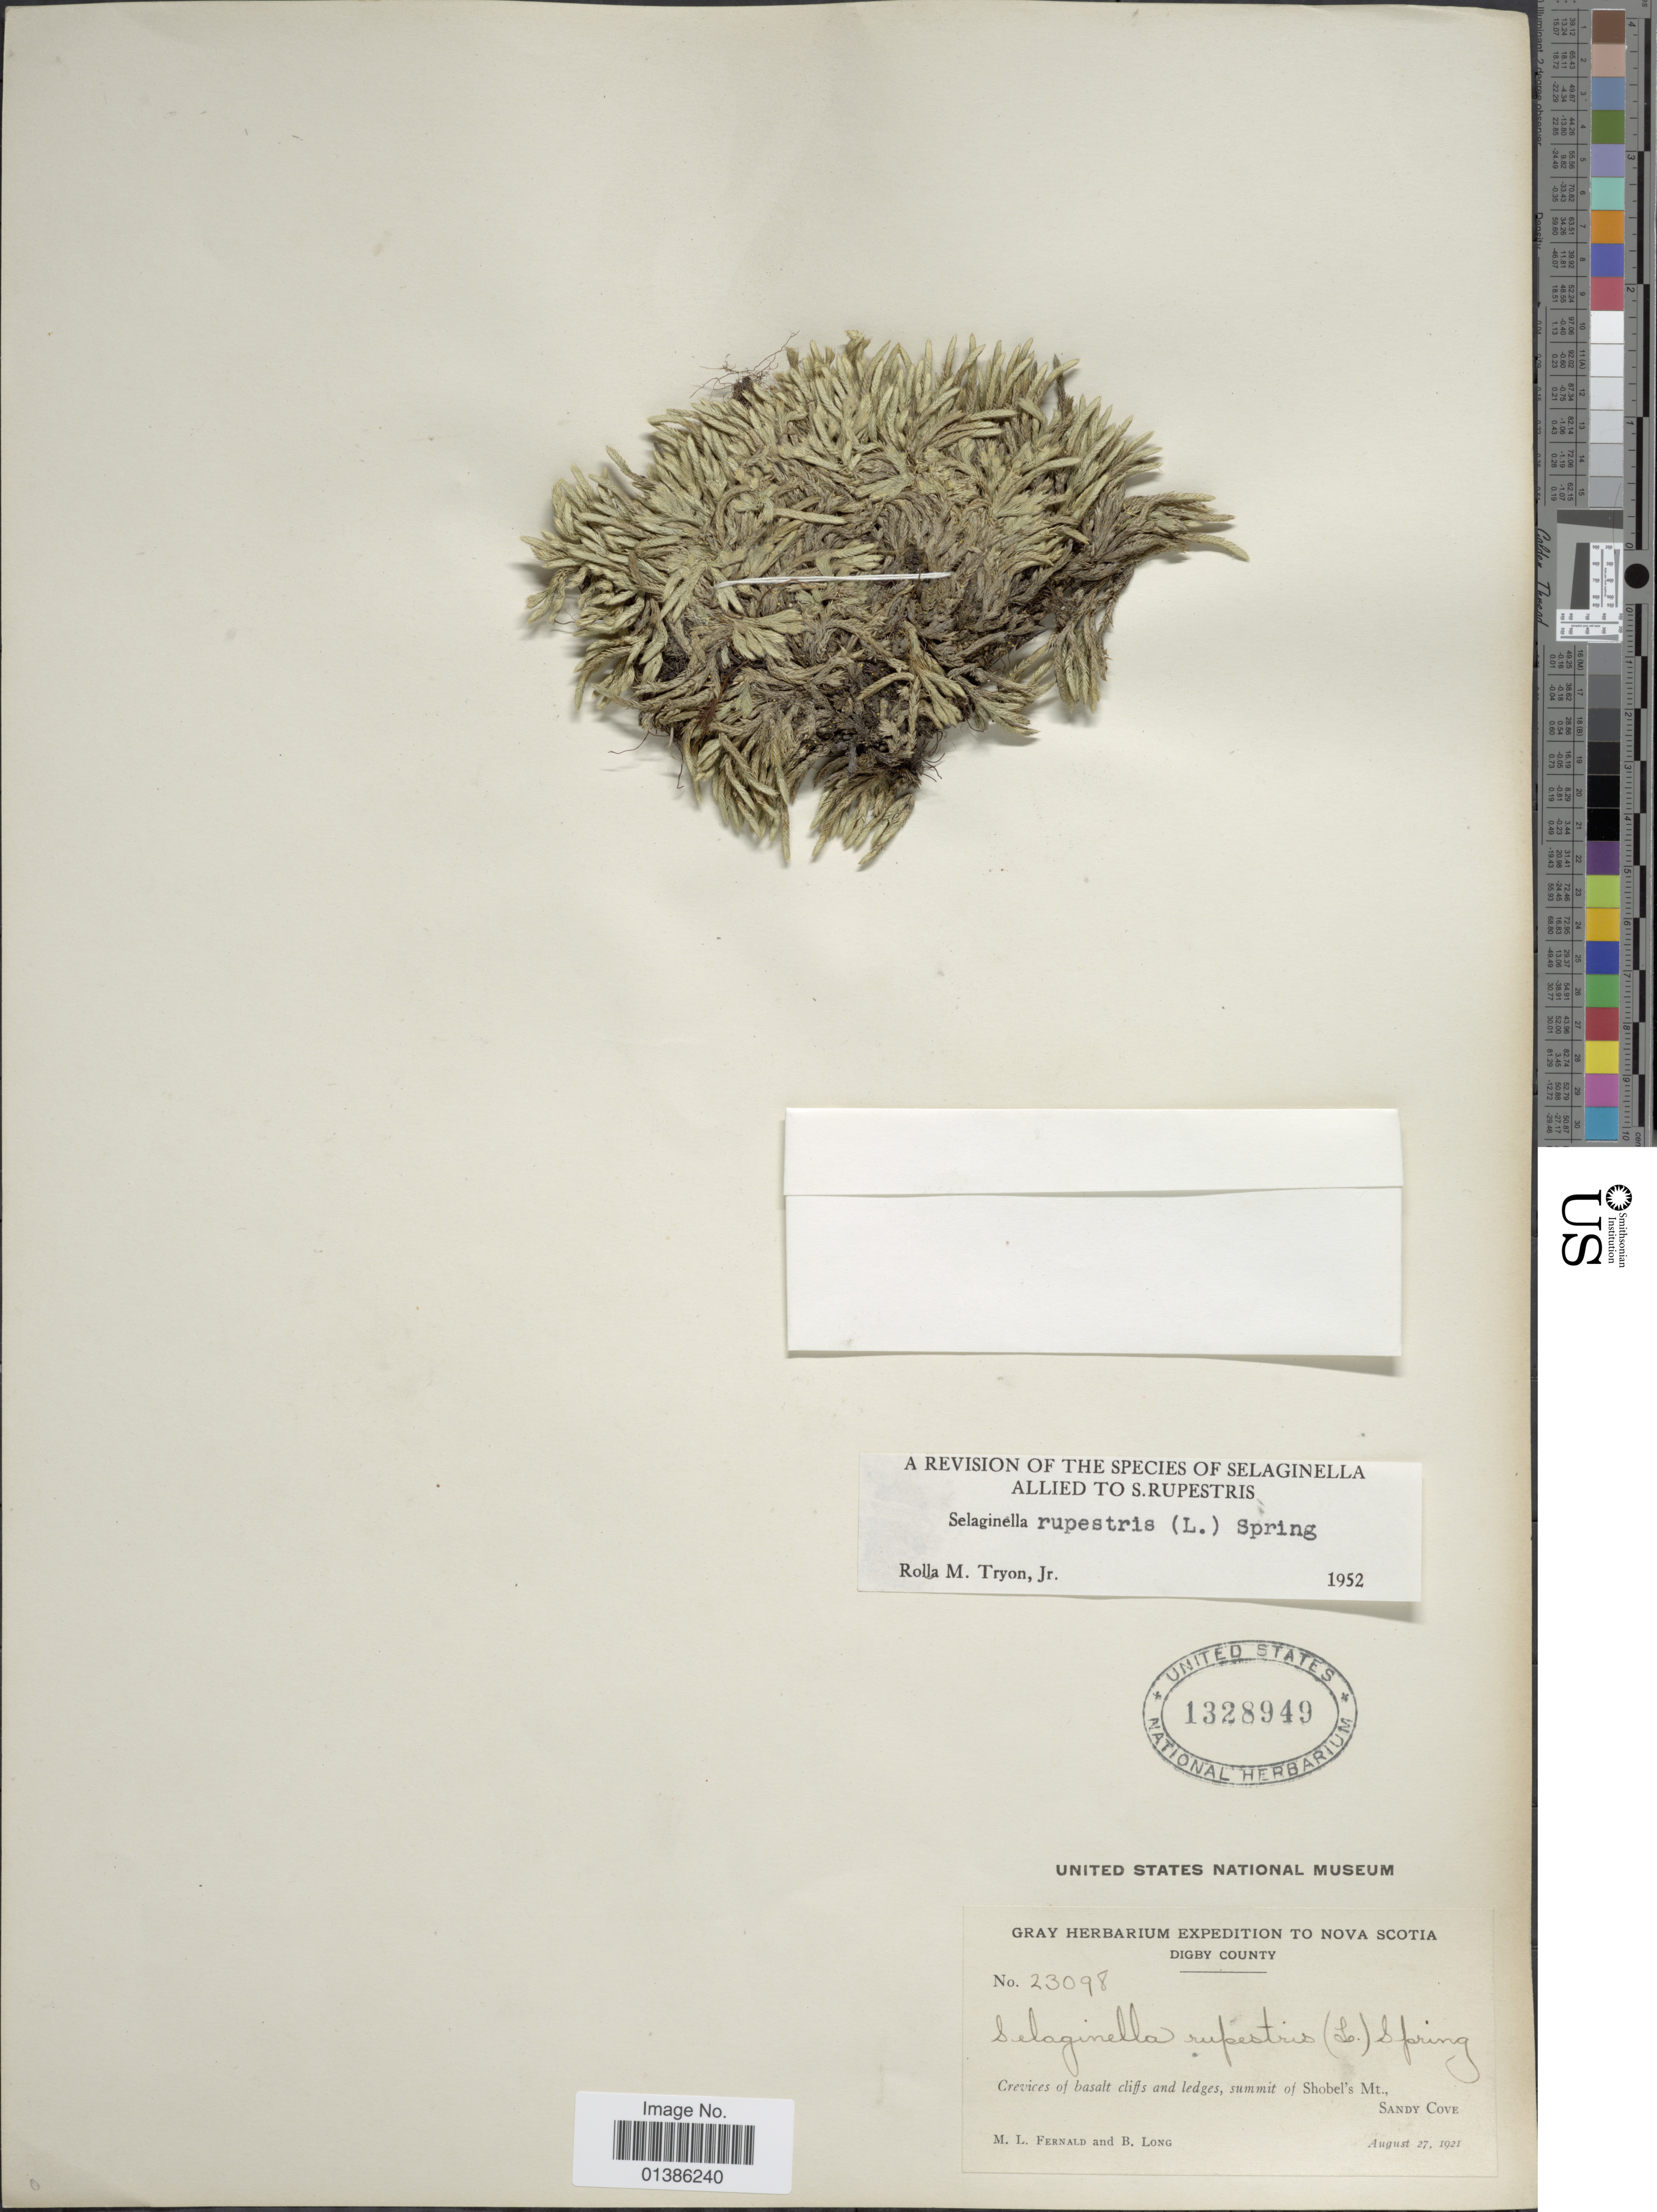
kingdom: Plantae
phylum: Tracheophyta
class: Lycopodiopsida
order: Selaginellales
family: Selaginellaceae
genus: Selaginella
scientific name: Selaginella rupestris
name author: (L.) Spring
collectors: M. L. Fernald & B. Long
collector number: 23098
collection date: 1921-08-27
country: Canada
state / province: Nova Scotia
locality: Digby County. Crevices of basalt cliffs and ledges, summit of Shobel's Mt., Sandy Cove.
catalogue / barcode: US 1328949